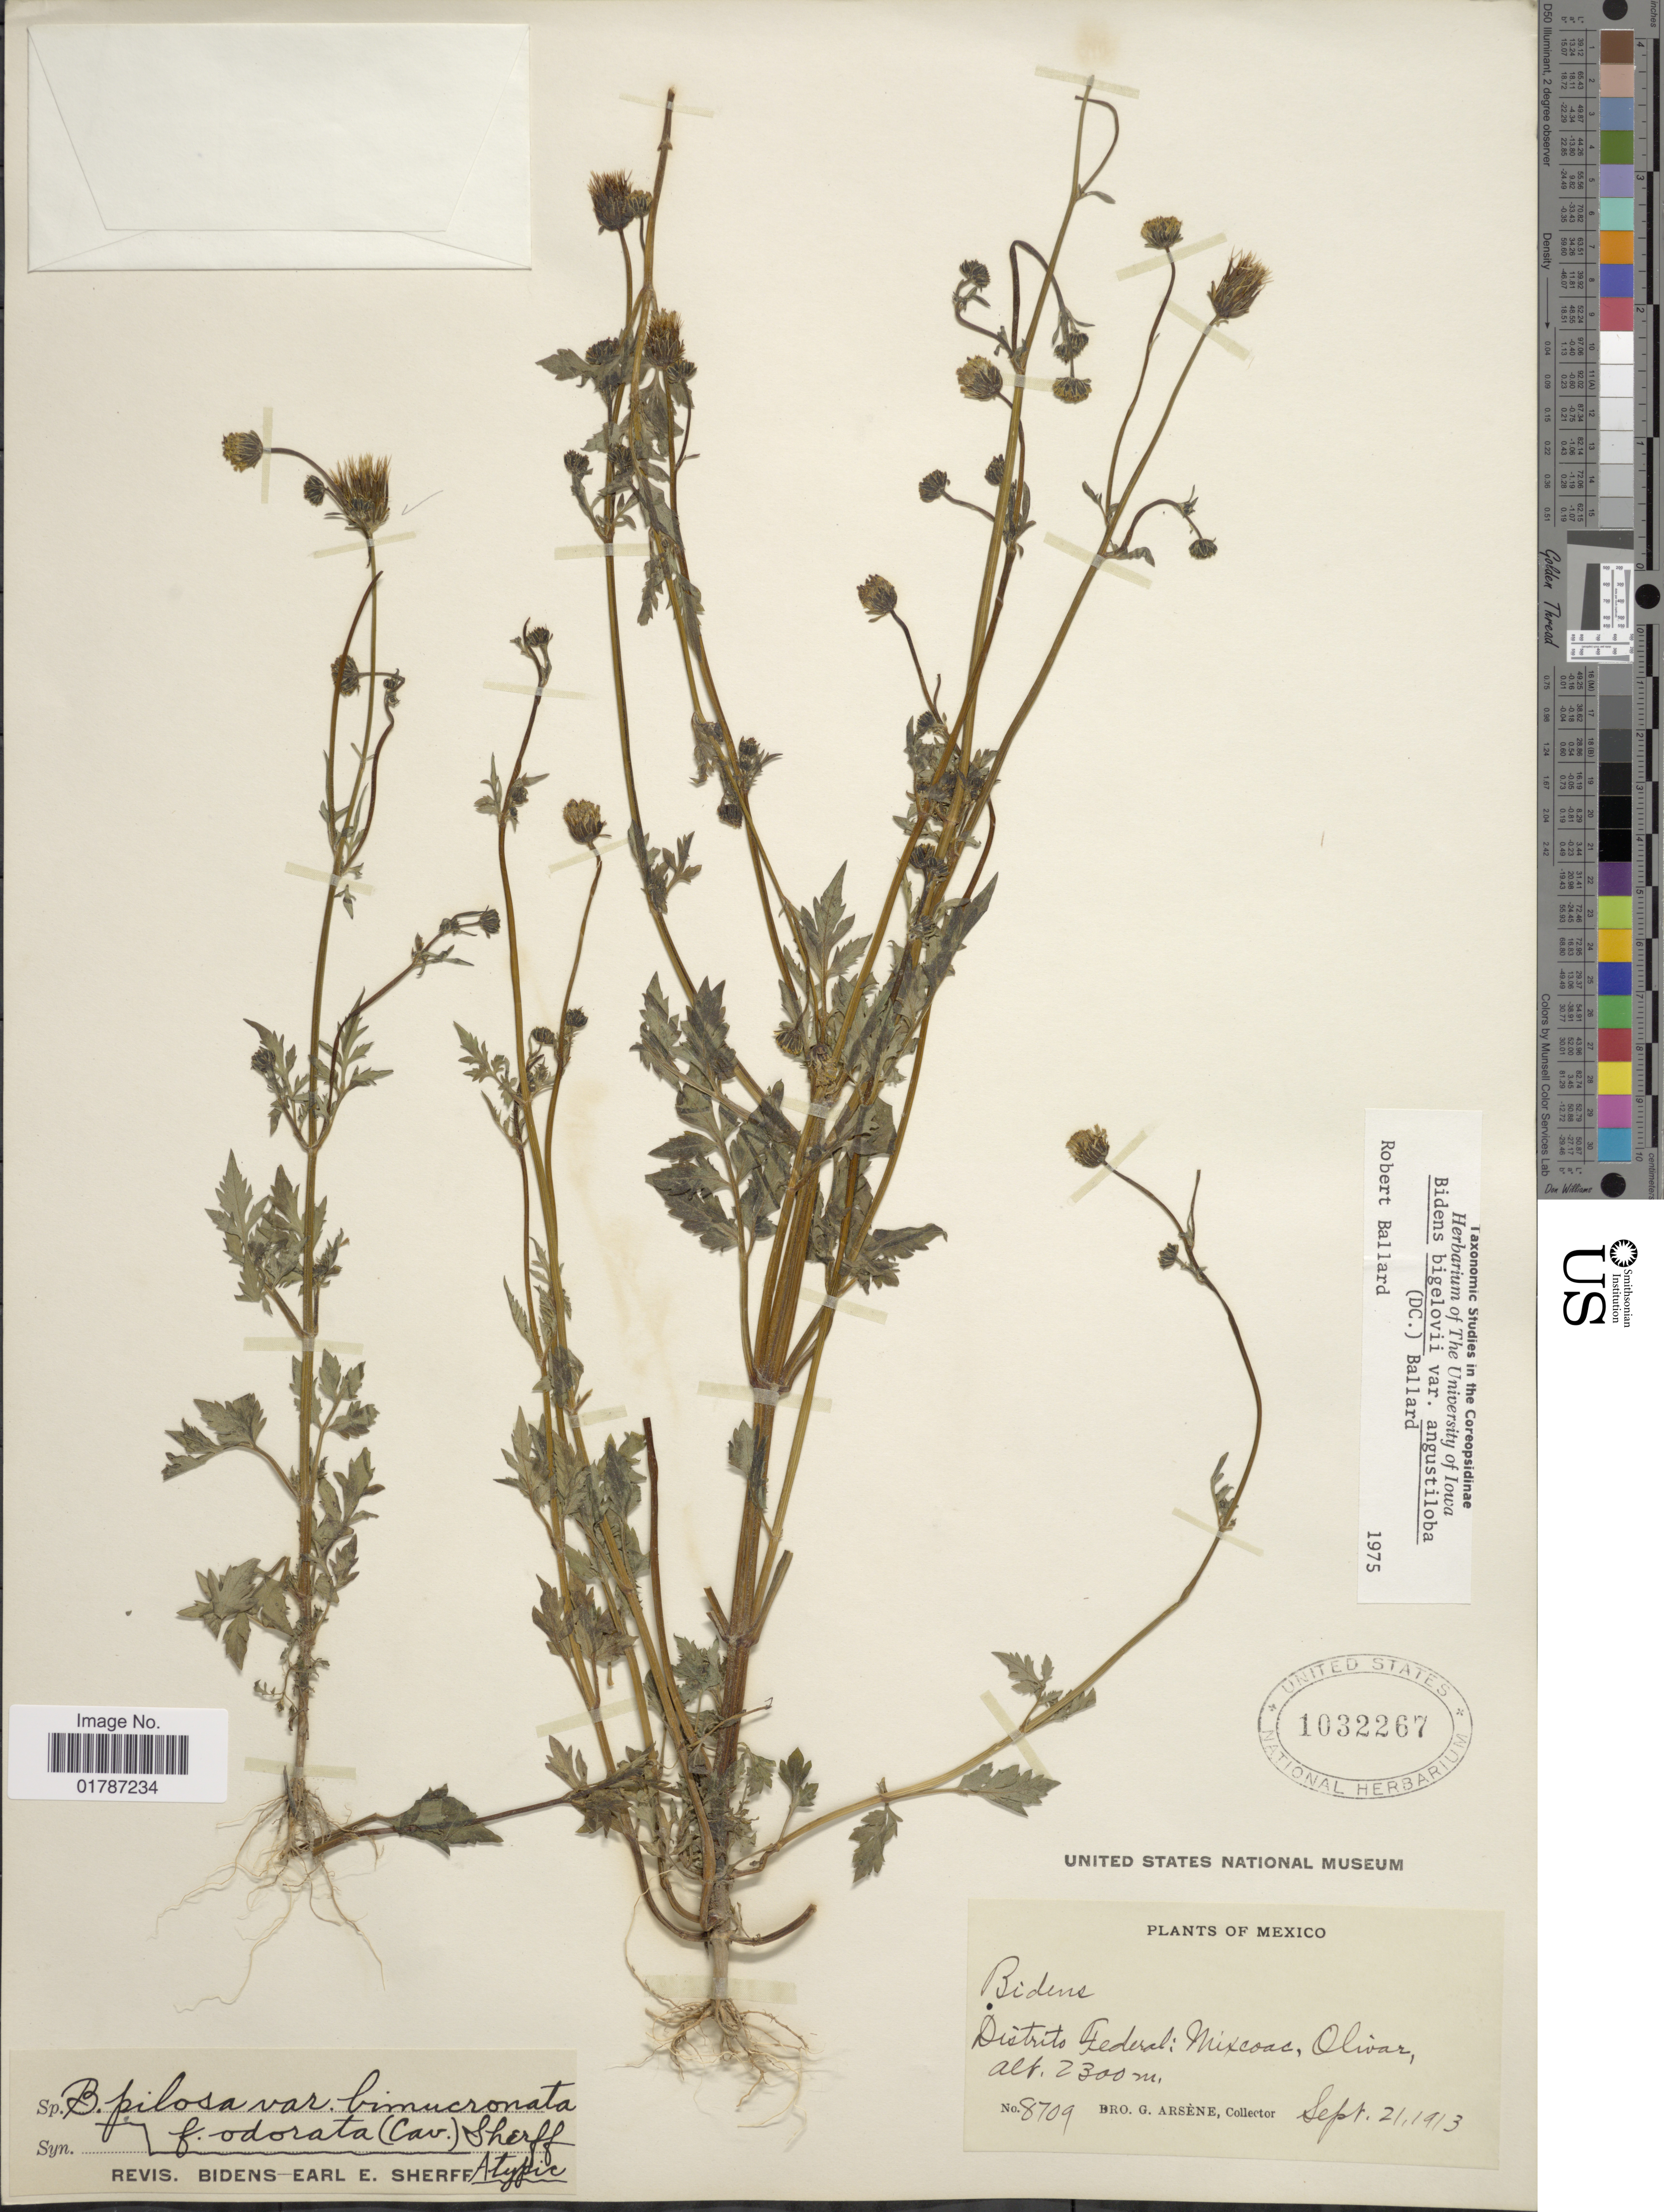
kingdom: Plantae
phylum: Tracheophyta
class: Magnoliopsida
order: Asterales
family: Asteraceae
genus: Bidens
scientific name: Bidens bigelovii var. angustiloba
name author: (DC.) Ballard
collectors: Bro. G. Arsène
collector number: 8709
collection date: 1913-09-21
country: Mexico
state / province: Distrito Federal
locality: Distrito Federal: Mixcoac, Olivar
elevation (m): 2300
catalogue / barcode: US 1032267